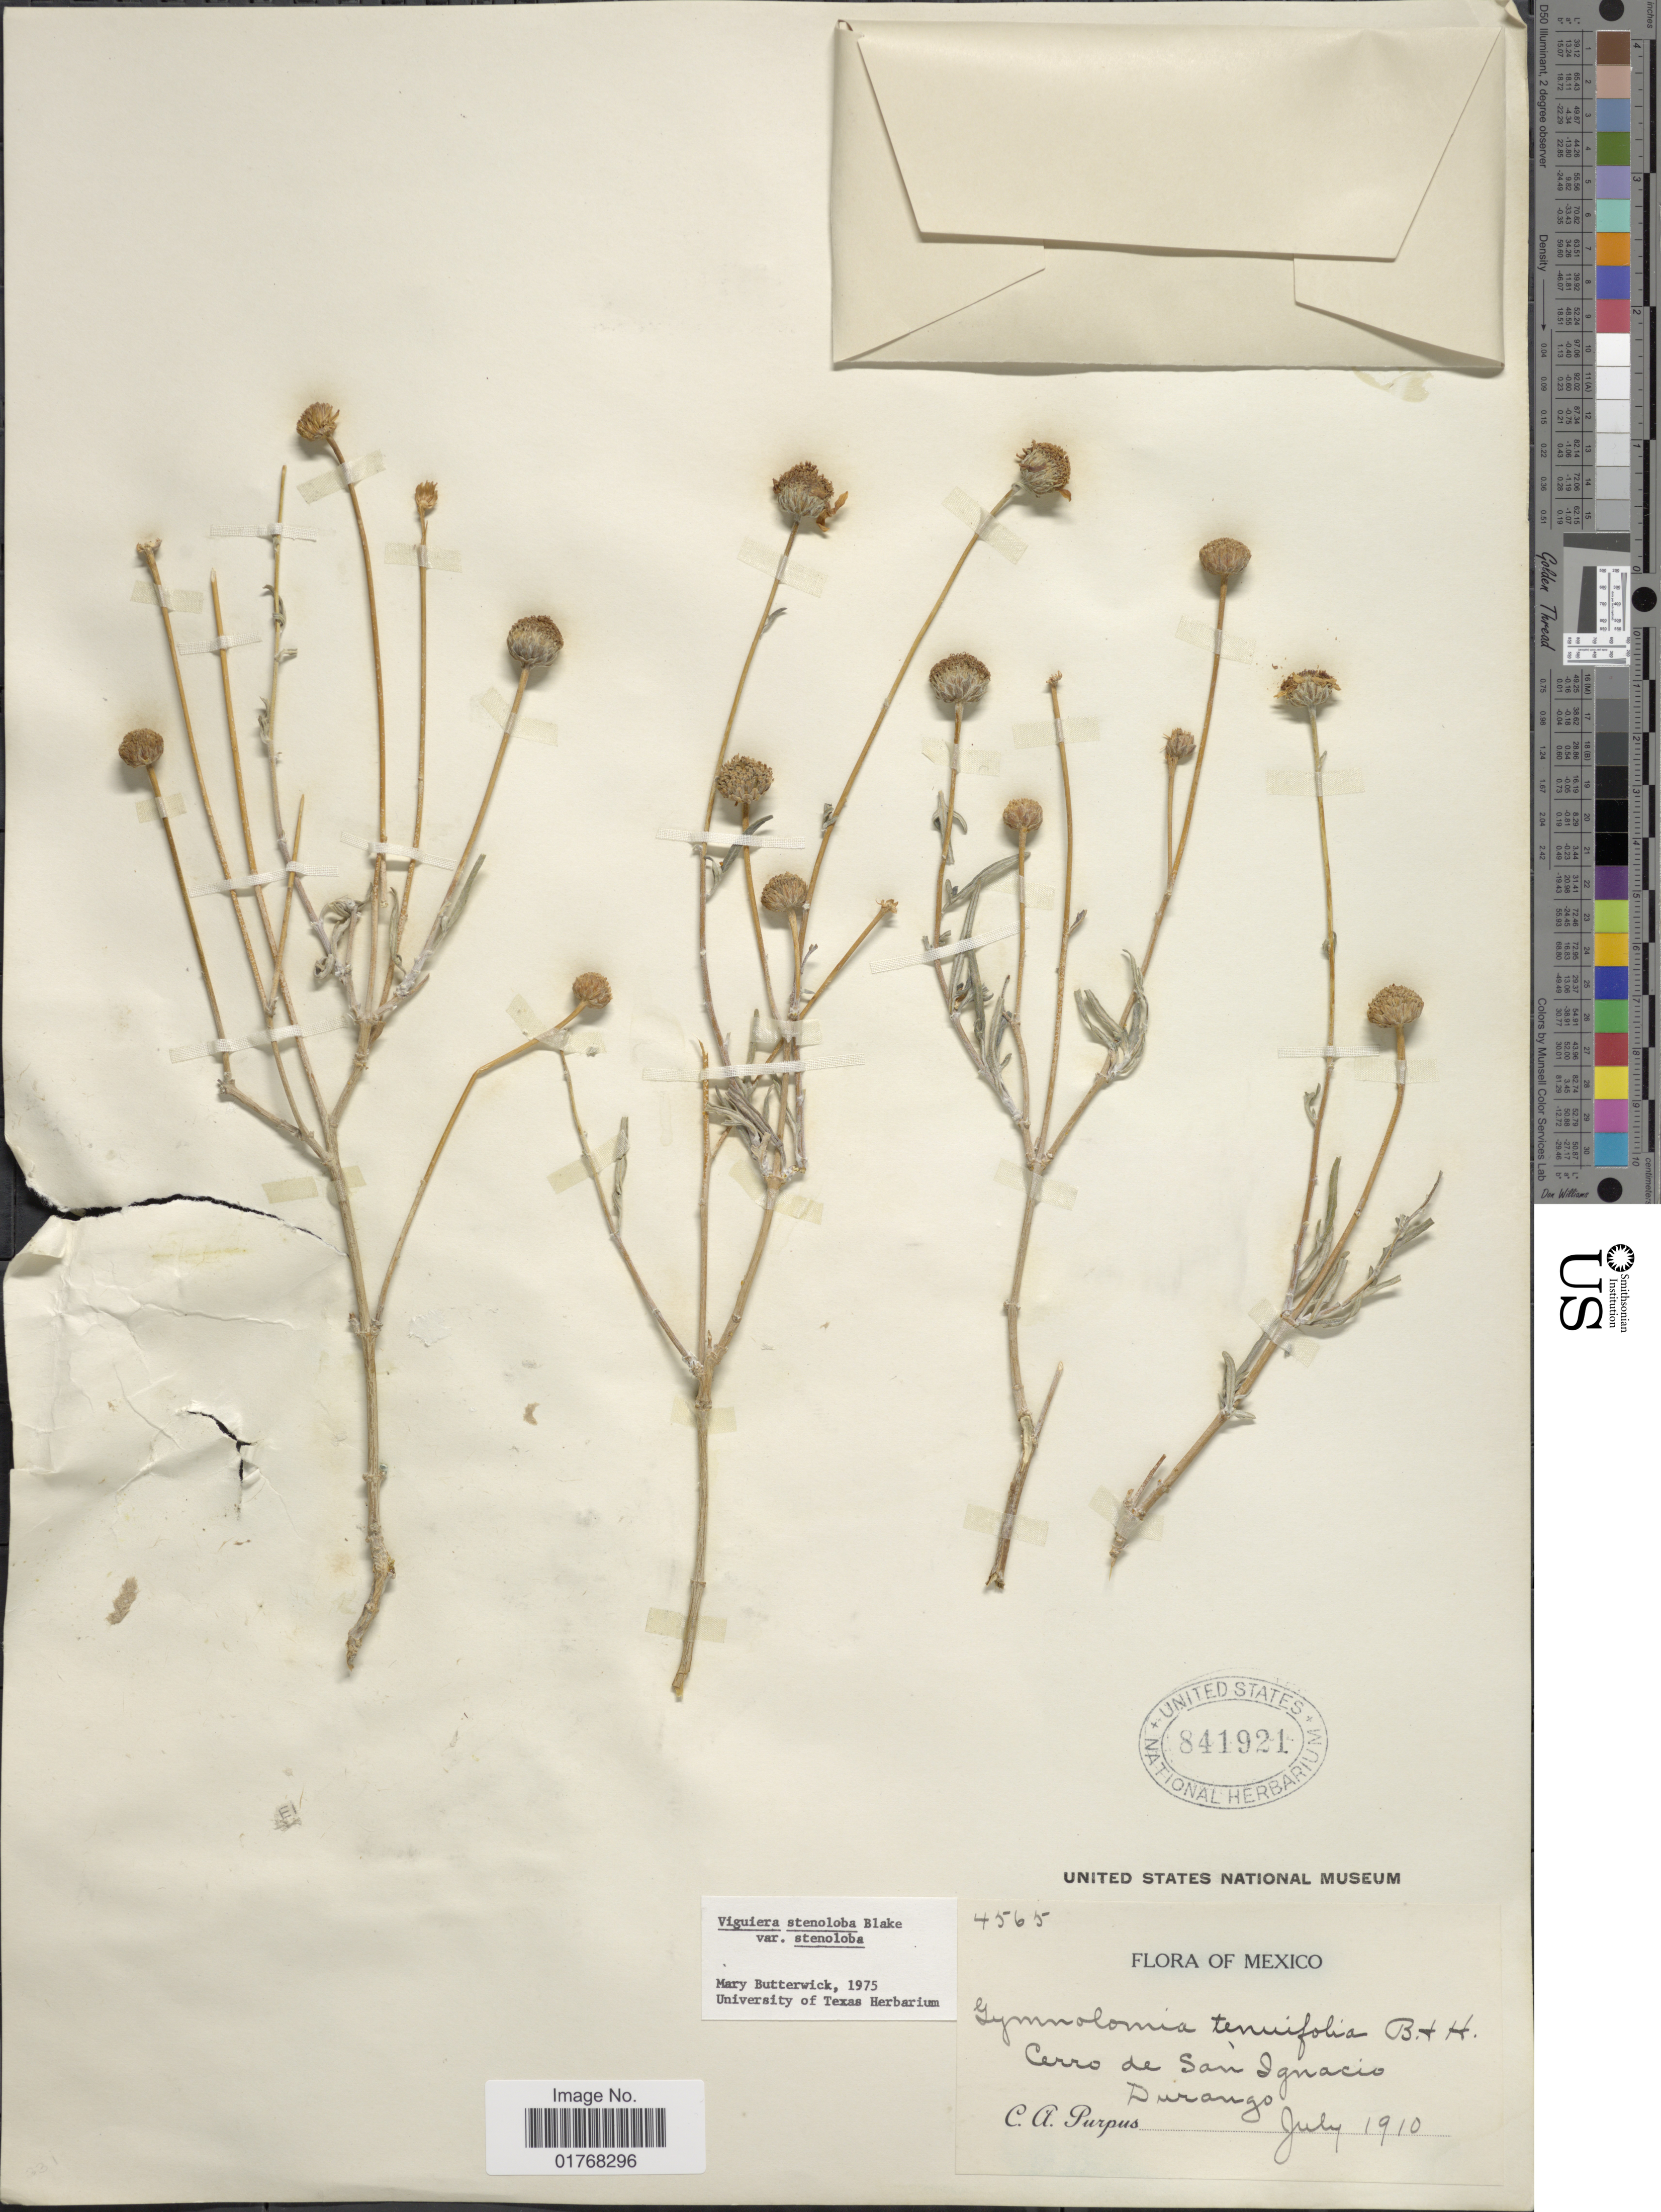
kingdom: Plantae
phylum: Tracheophyta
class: Magnoliopsida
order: Asterales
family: Asteraceae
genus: Viguiera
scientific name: Viguiera stenoloba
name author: S.F. Blake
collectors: C. A. Purpus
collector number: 4565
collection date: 1910-07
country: Mexico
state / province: Durango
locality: Cerro de San Ignacio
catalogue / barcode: US 841921